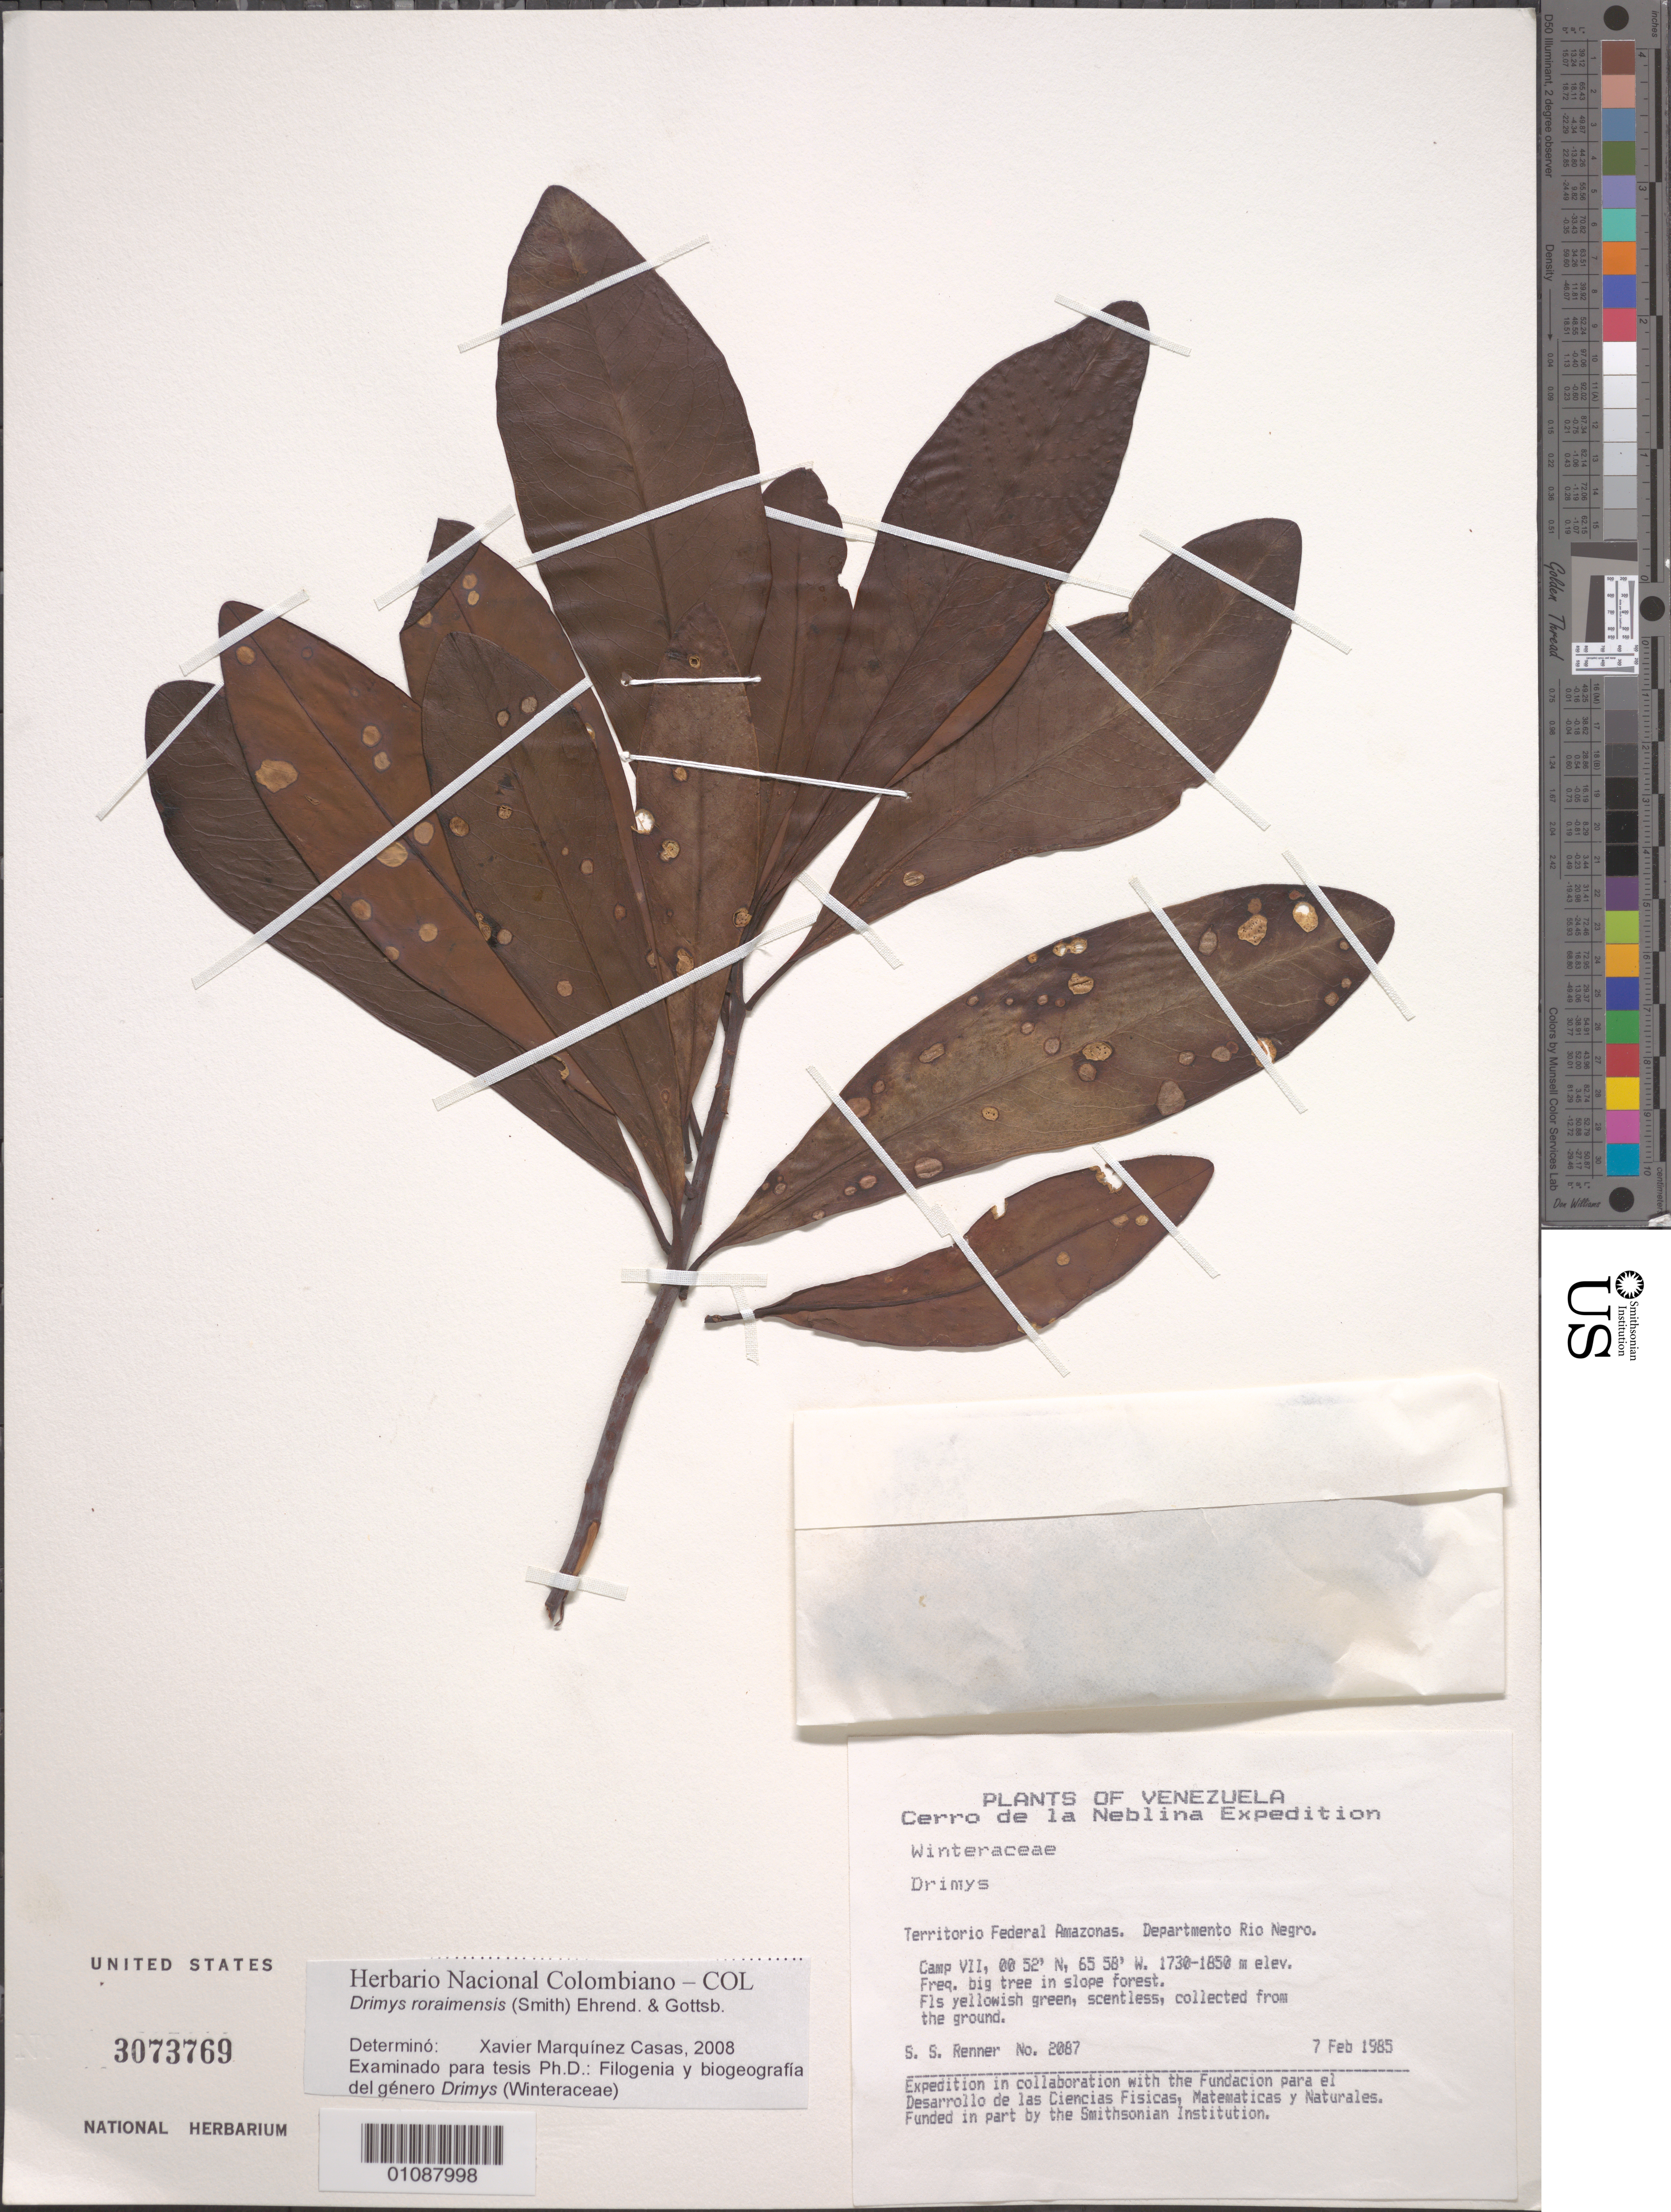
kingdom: Plantae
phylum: Tracheophyta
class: Magnoliopsida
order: Canellales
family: Winteraceae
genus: Drimys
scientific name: Drimys roraimensis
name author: (A.C. Sm.) Ehrend. & Gottsb.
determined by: Marquínez Casas, X.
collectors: S. S. Renner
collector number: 2087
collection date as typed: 7-Feb-85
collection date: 1985-02-07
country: Venezuela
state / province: Amazonas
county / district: Río Negro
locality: Cerro de la Neblina, Camp VII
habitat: Slope forest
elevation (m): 1730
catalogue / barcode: US 3073769